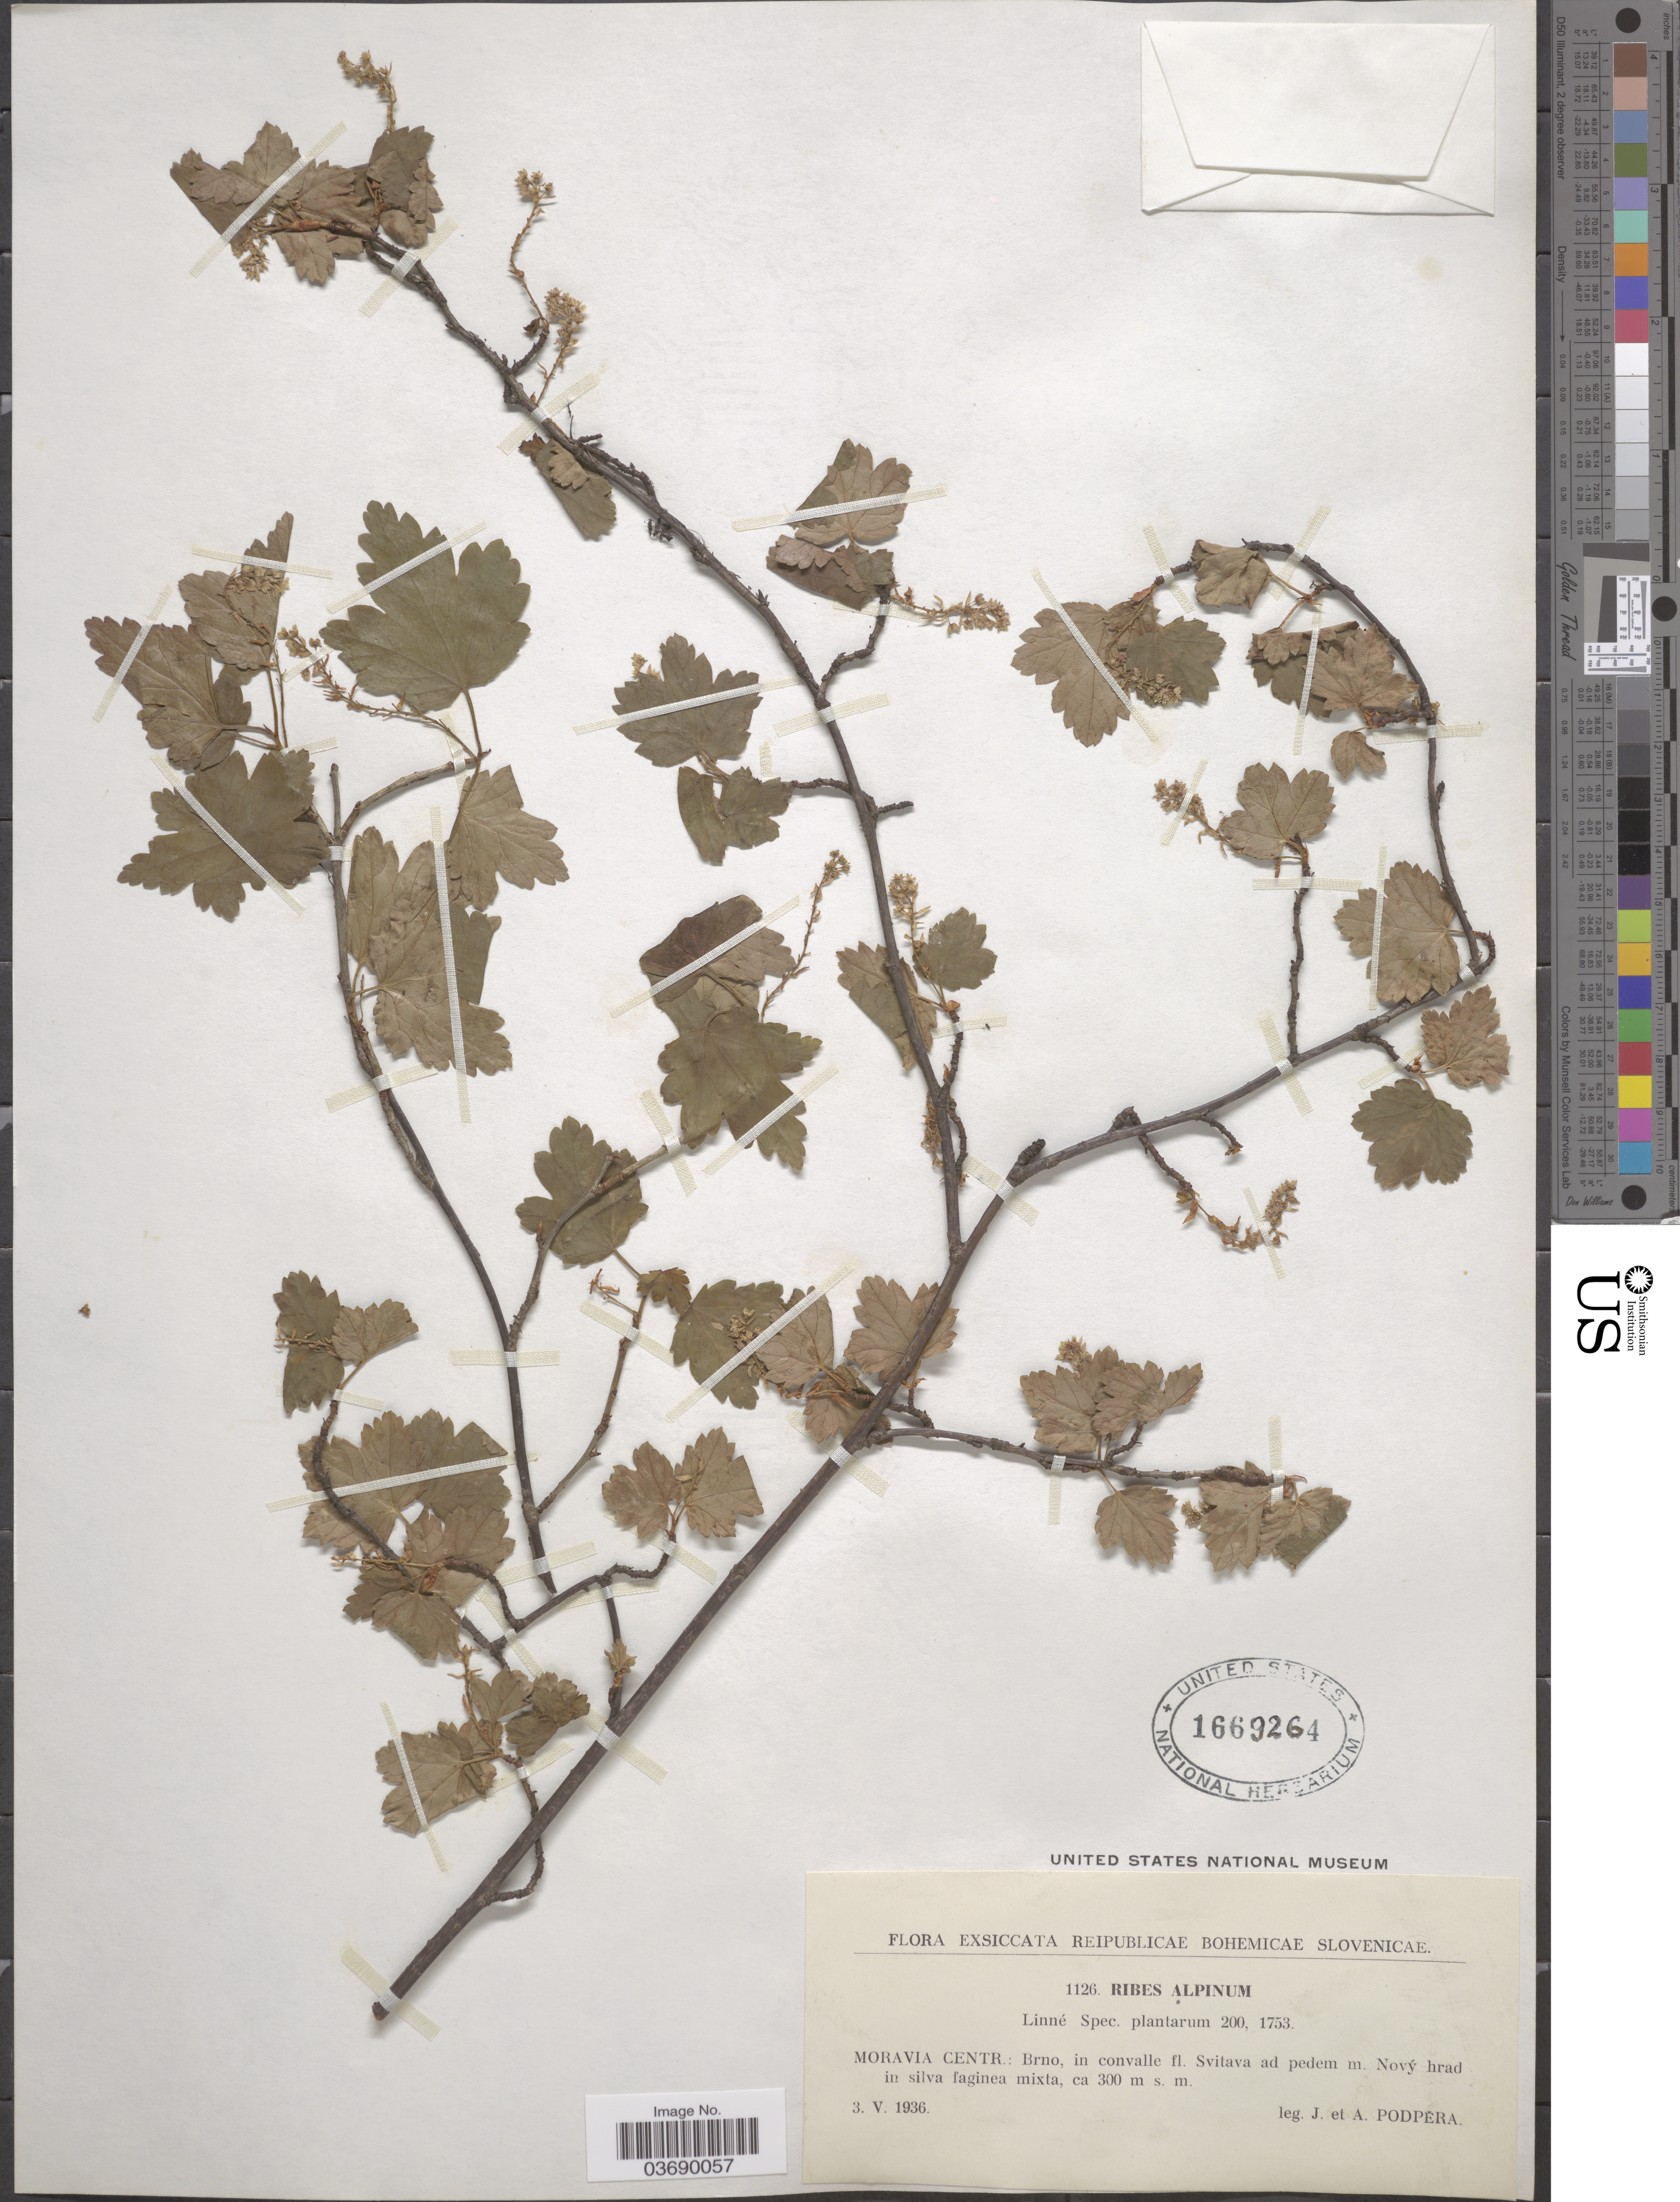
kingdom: Plantae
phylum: Tracheophyta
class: Magnoliopsida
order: Saxifragales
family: Grossulariaceae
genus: Ribes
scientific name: Ribes alpinum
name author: L.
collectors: J. Podpera & A. Podpera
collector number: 1126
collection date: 1936-05-03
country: Czechia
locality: Reipublicae Bohemicae Slovenicae. Moravia Centr.: Brno, in convalle fl. Svitava ad pedem m. Nový hrad in silva faginea mixta.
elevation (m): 300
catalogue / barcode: US 1669264